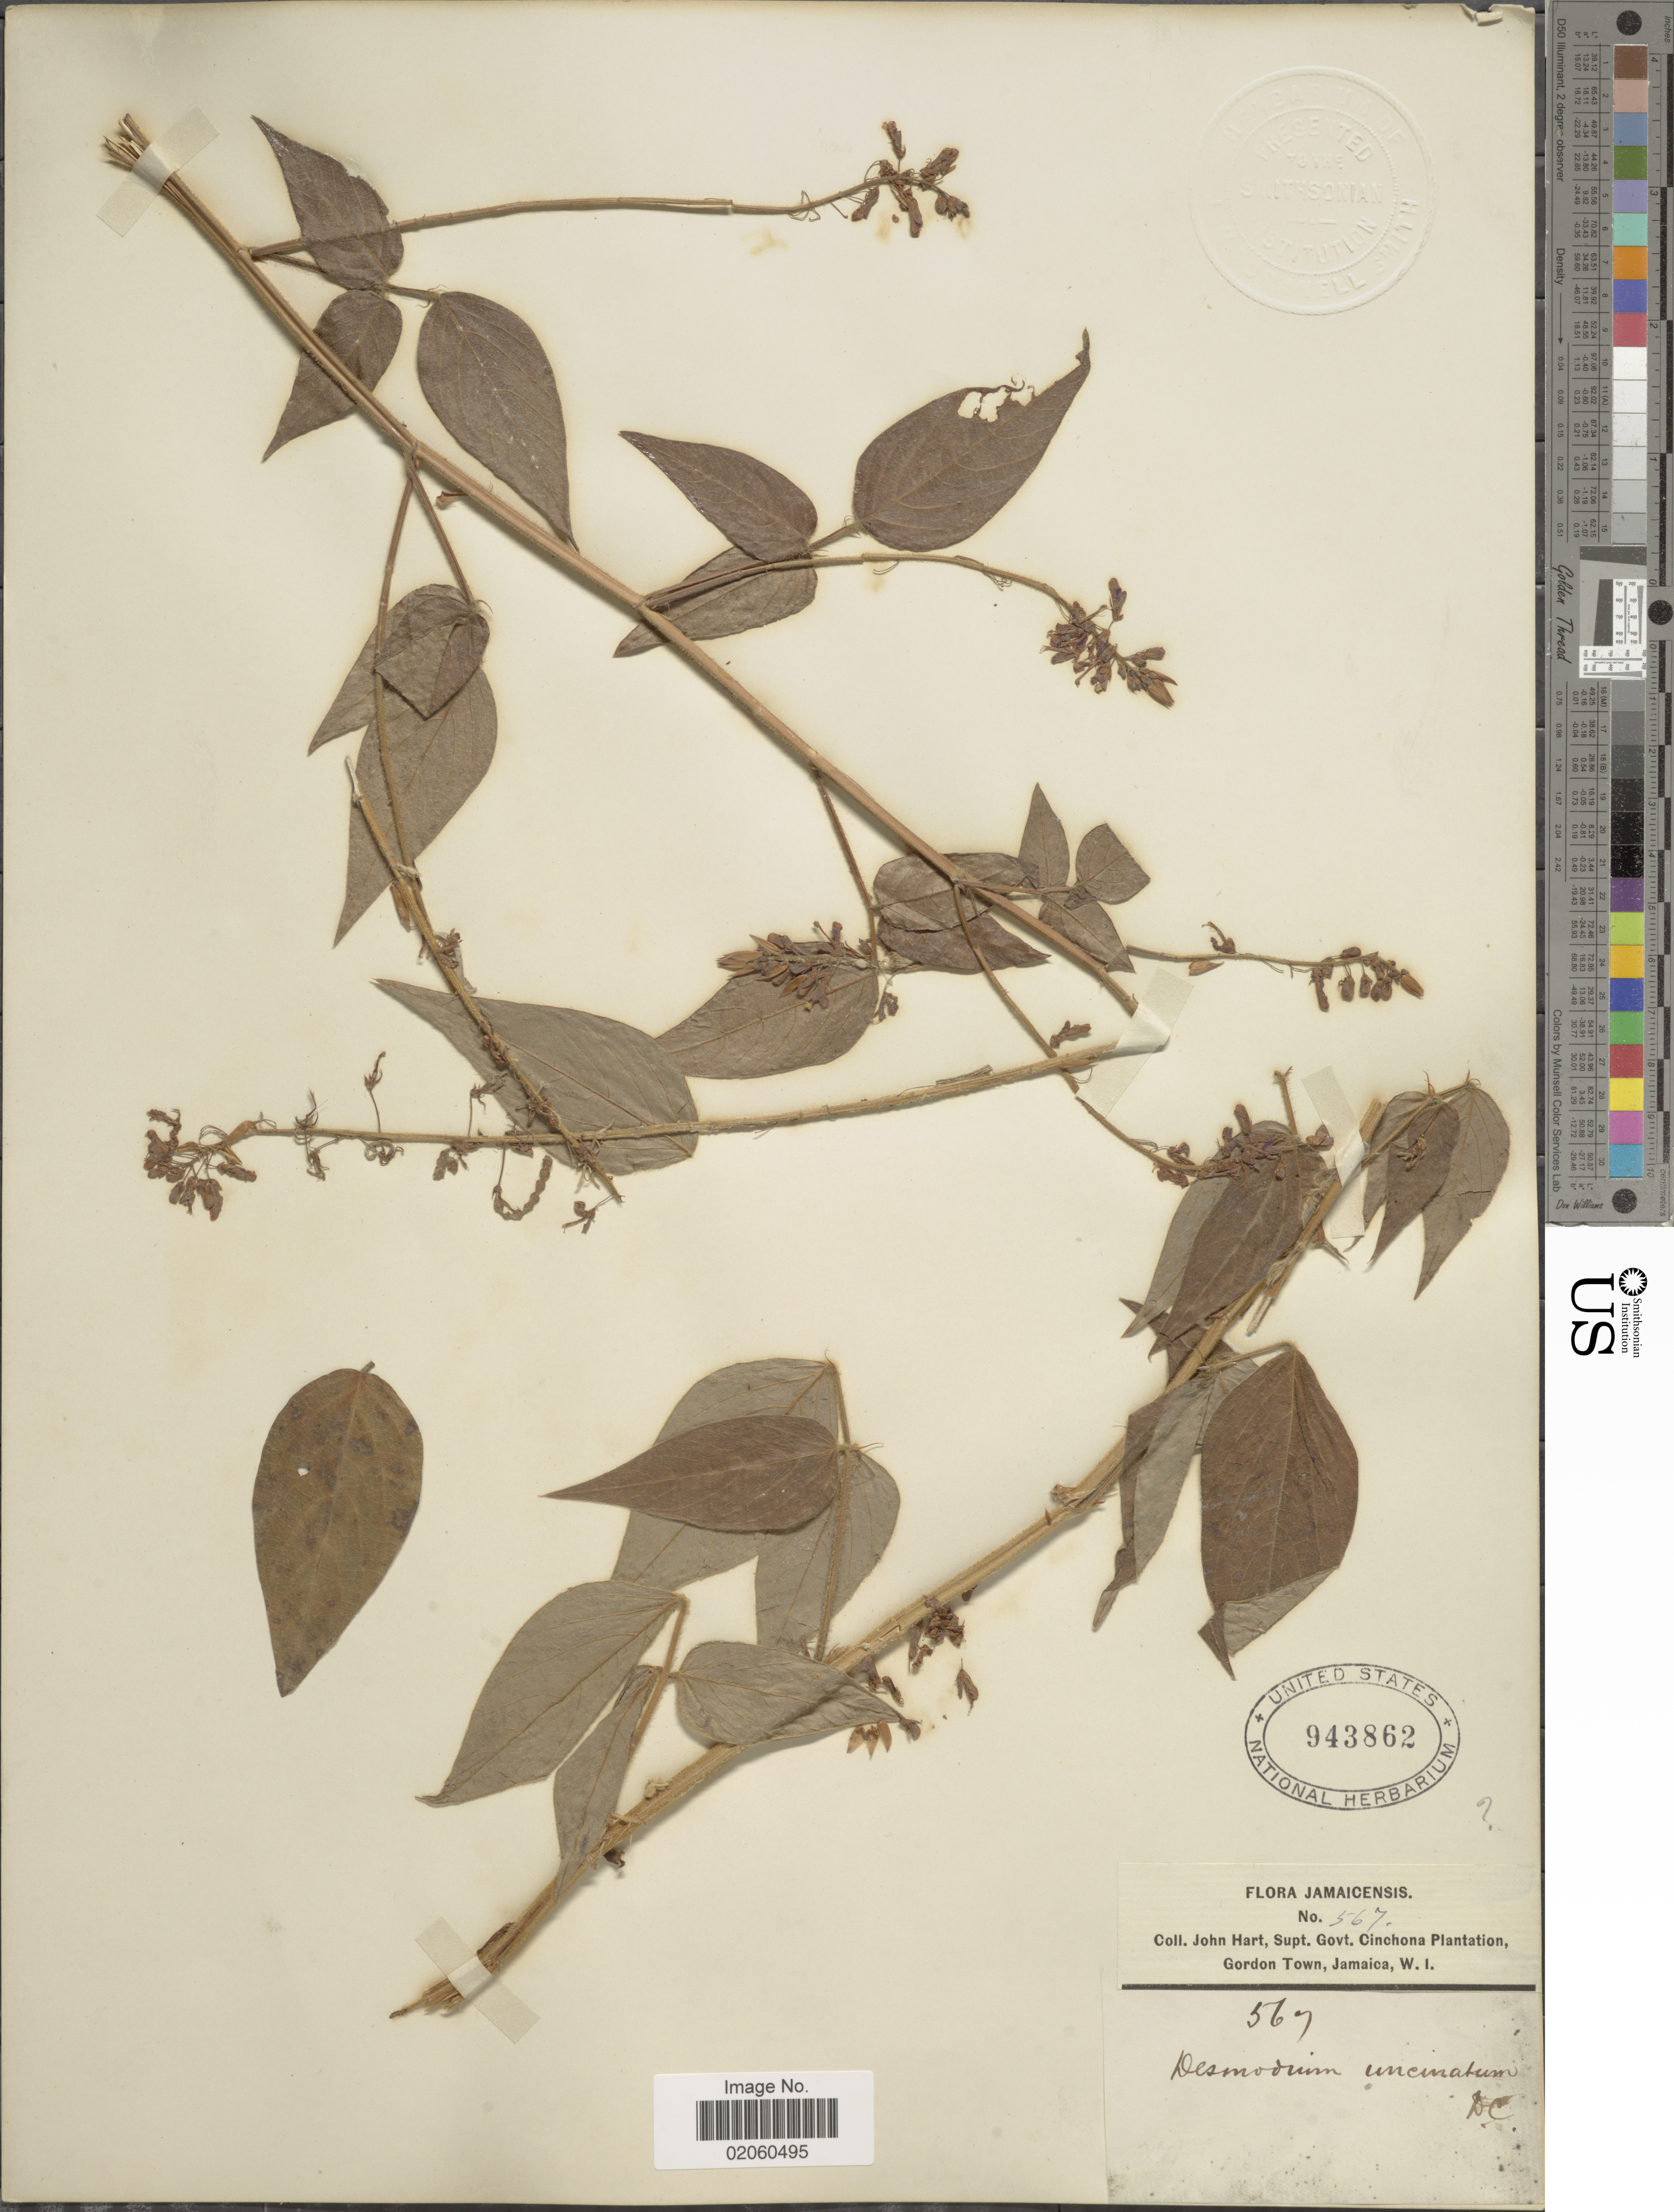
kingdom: Plantae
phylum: Tracheophyta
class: Magnoliopsida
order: Fabales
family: Fabaceae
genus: Desmodium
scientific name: Desmodium intortum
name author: (Mill.) Urb.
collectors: J. H. Hart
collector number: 567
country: Jamaica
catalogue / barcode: US 943862